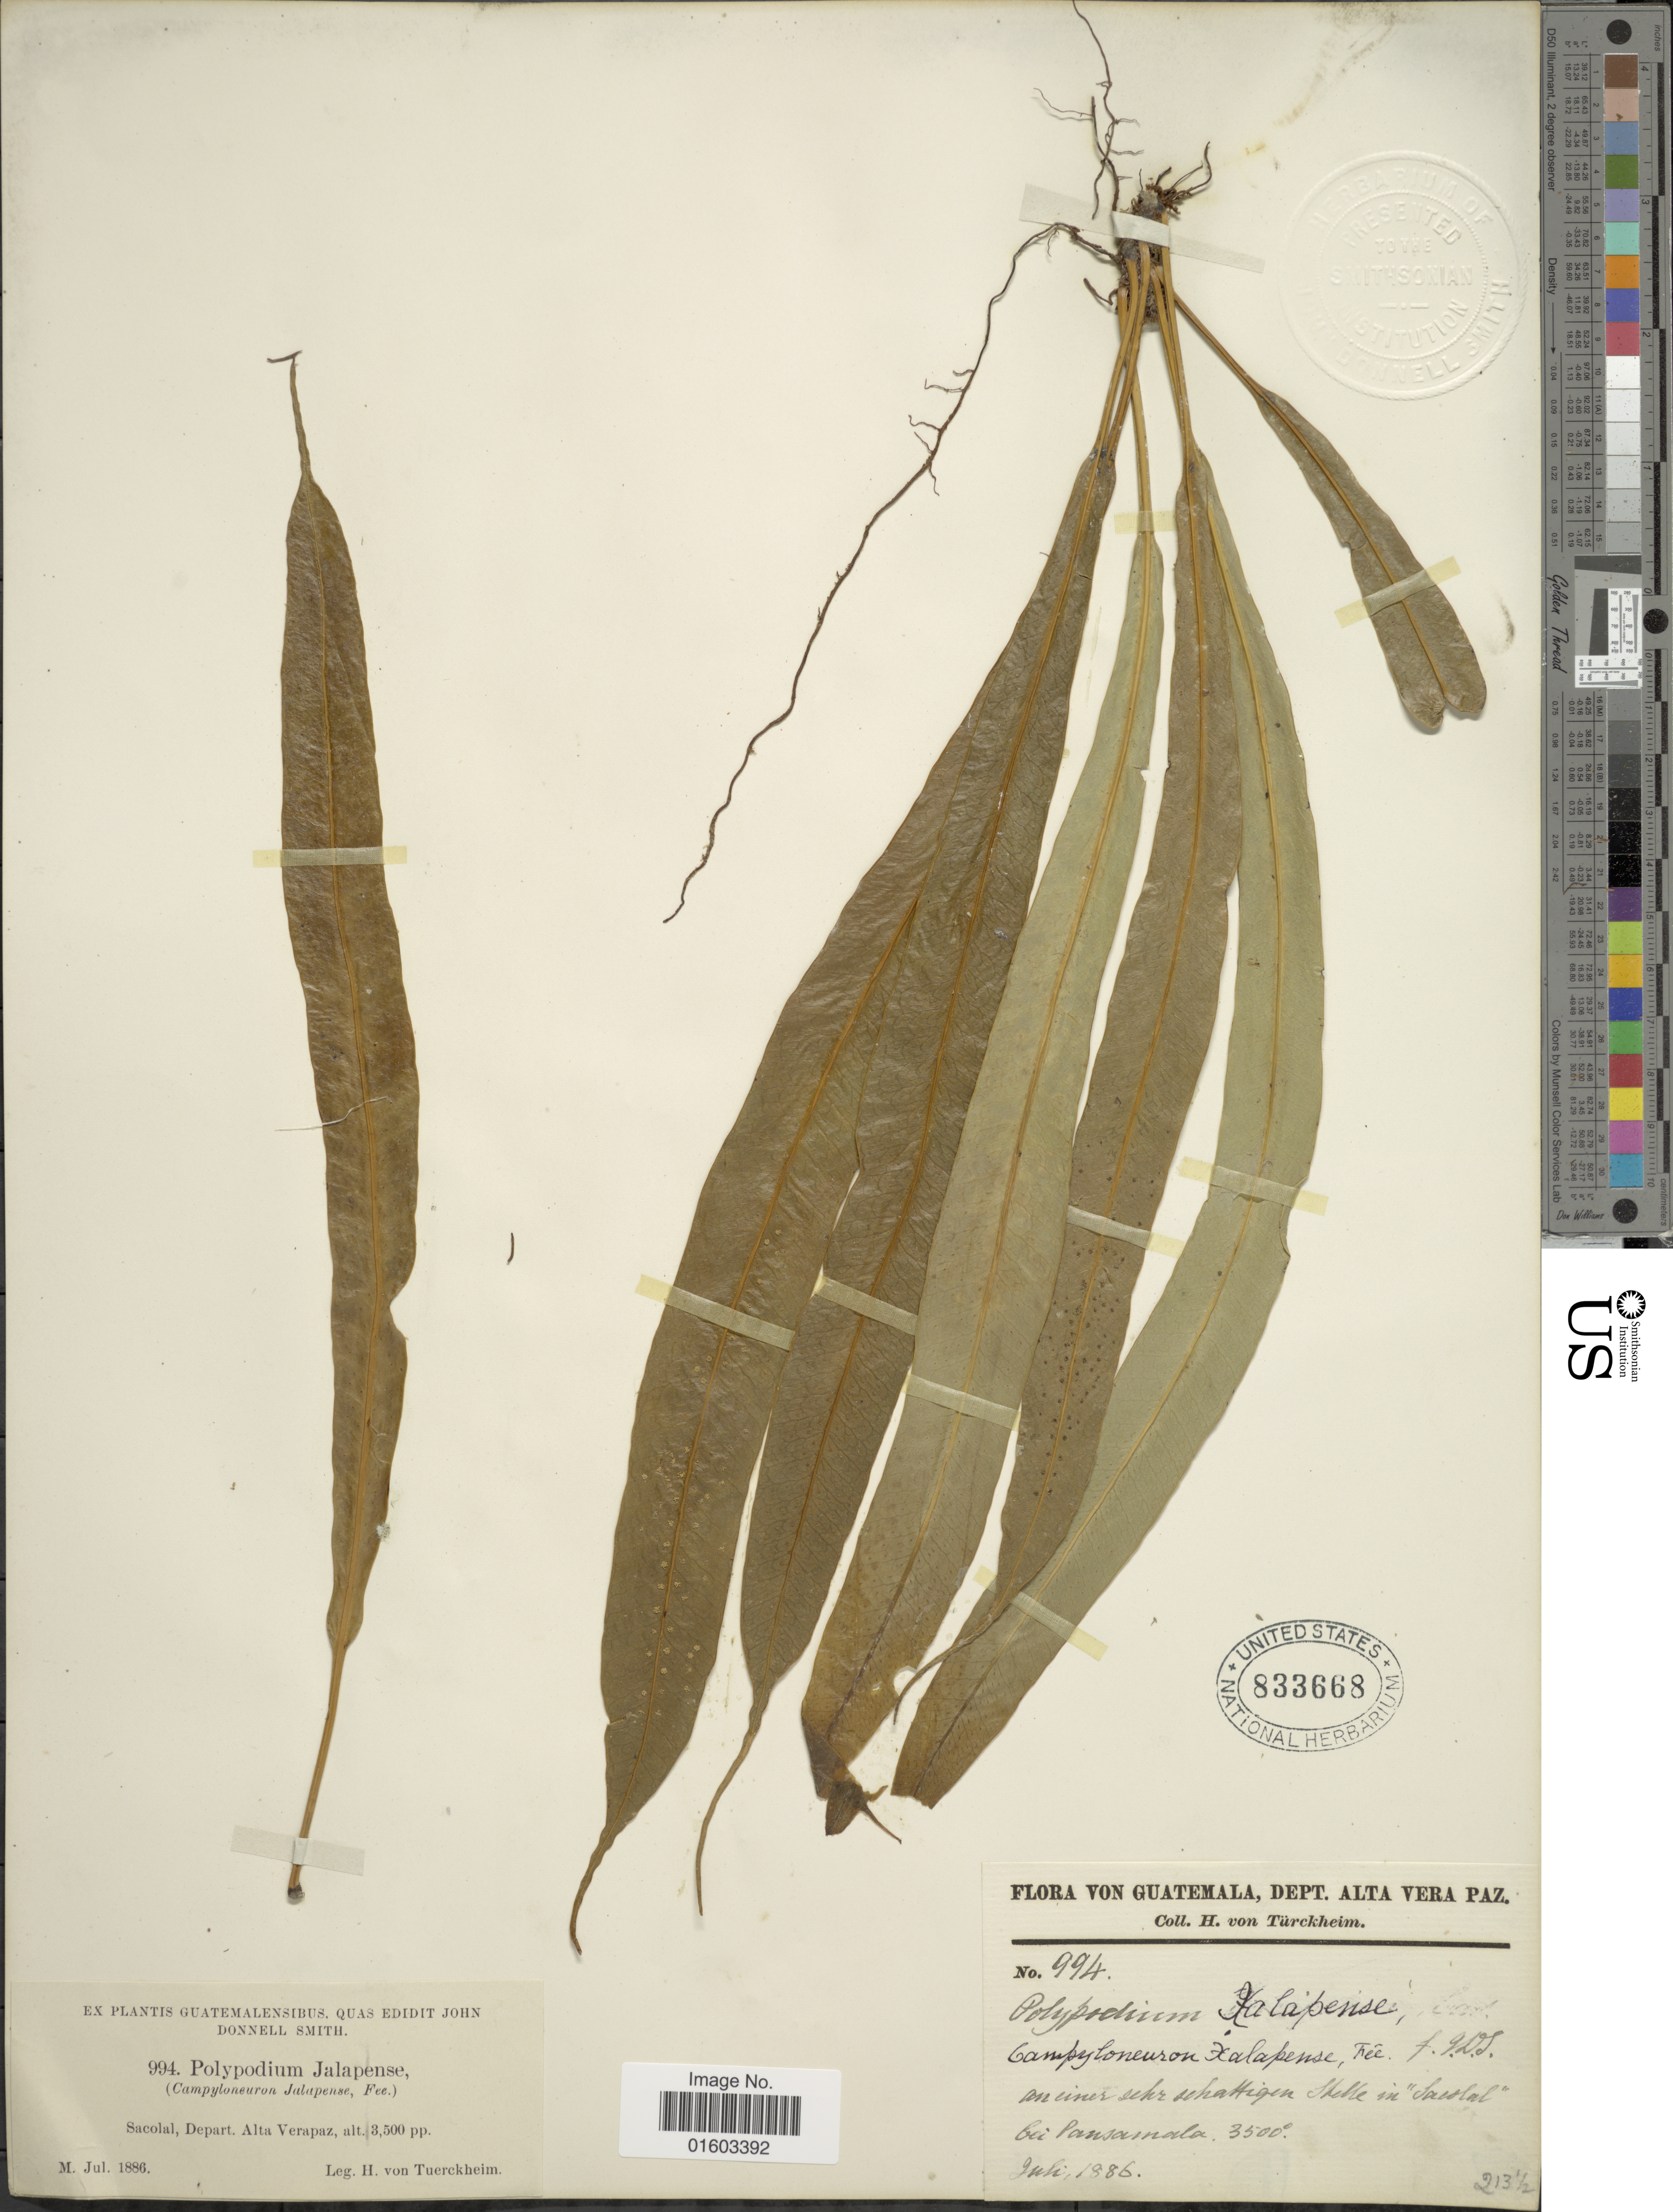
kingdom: Plantae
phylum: Tracheophyta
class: Polypodiopsida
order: Polypodiales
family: Polypodiaceae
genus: Campyloneurum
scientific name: Campyloneurum xalapense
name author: Fée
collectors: H. von Türckheim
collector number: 994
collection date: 1886-07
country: Guatemala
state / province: Alta Verapaz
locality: Sacolal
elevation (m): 1067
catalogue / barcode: US 833668